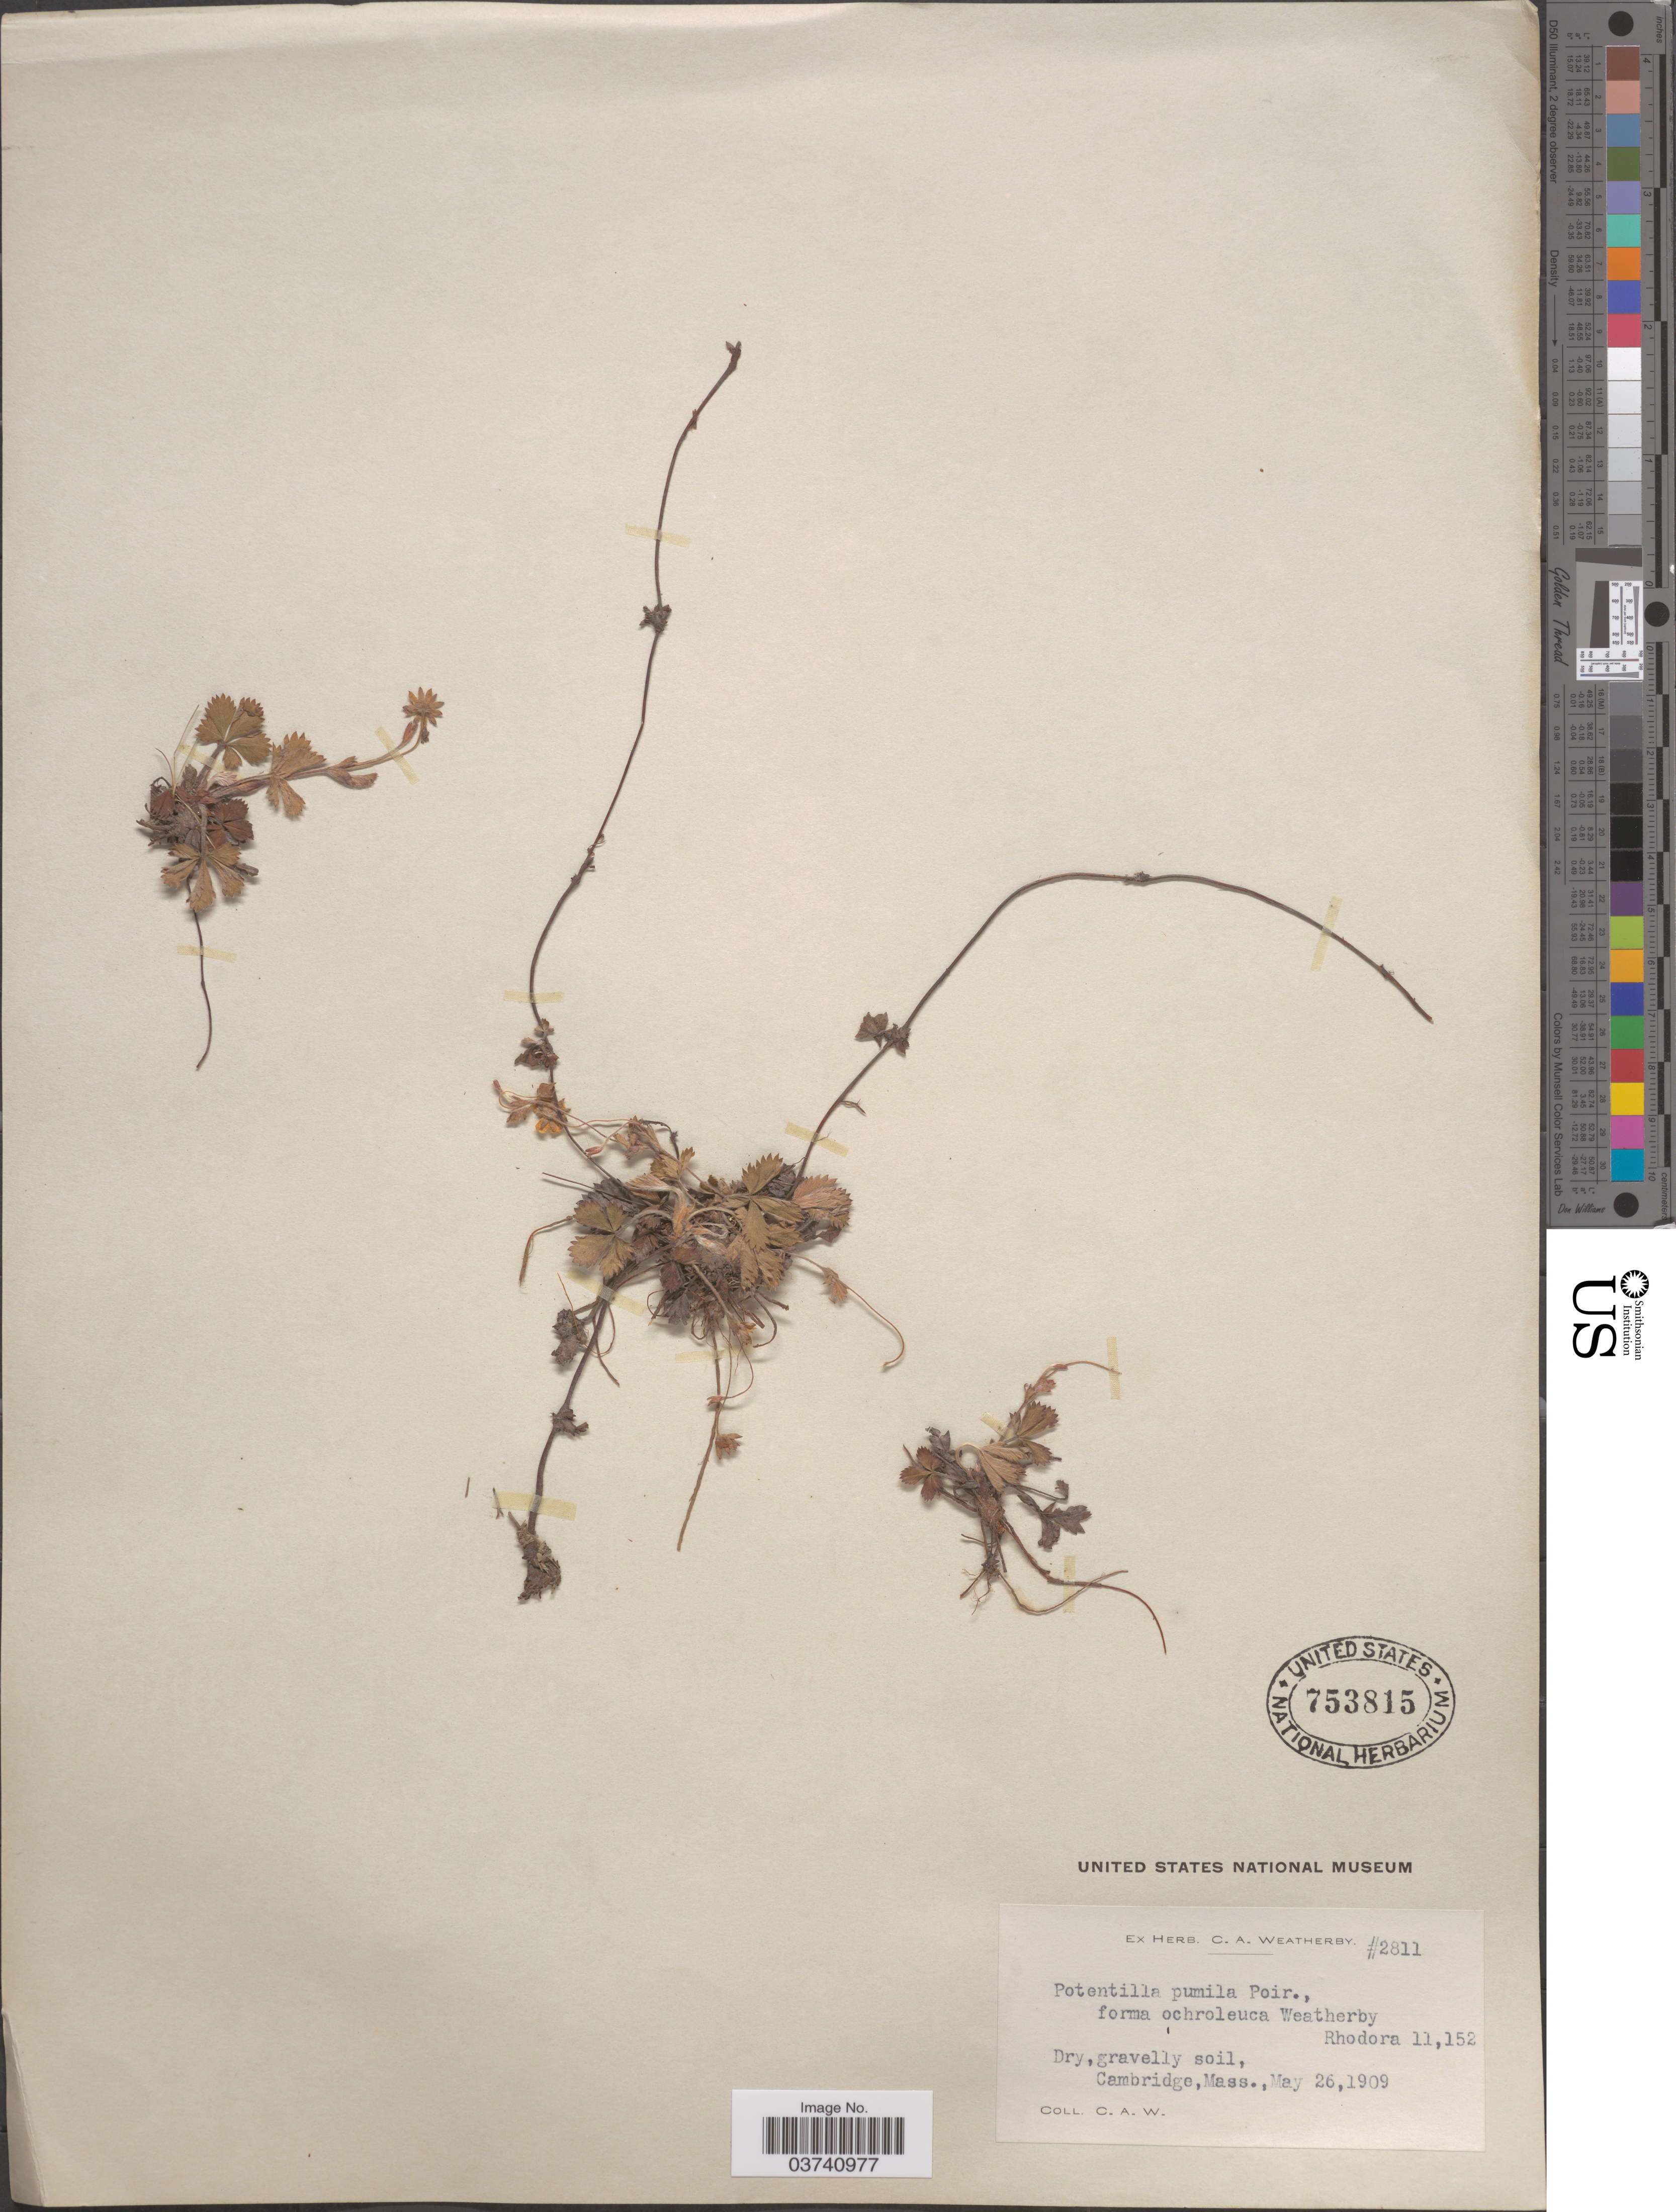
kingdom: Plantae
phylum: Tracheophyta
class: Magnoliopsida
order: Rosales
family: Rosaceae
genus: Potentilla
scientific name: Potentilla canadensis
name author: L.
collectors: C. A. Weatherby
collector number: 2811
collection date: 1909-05-26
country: United States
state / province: Massachusetts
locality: Cambridge.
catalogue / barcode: US 753815